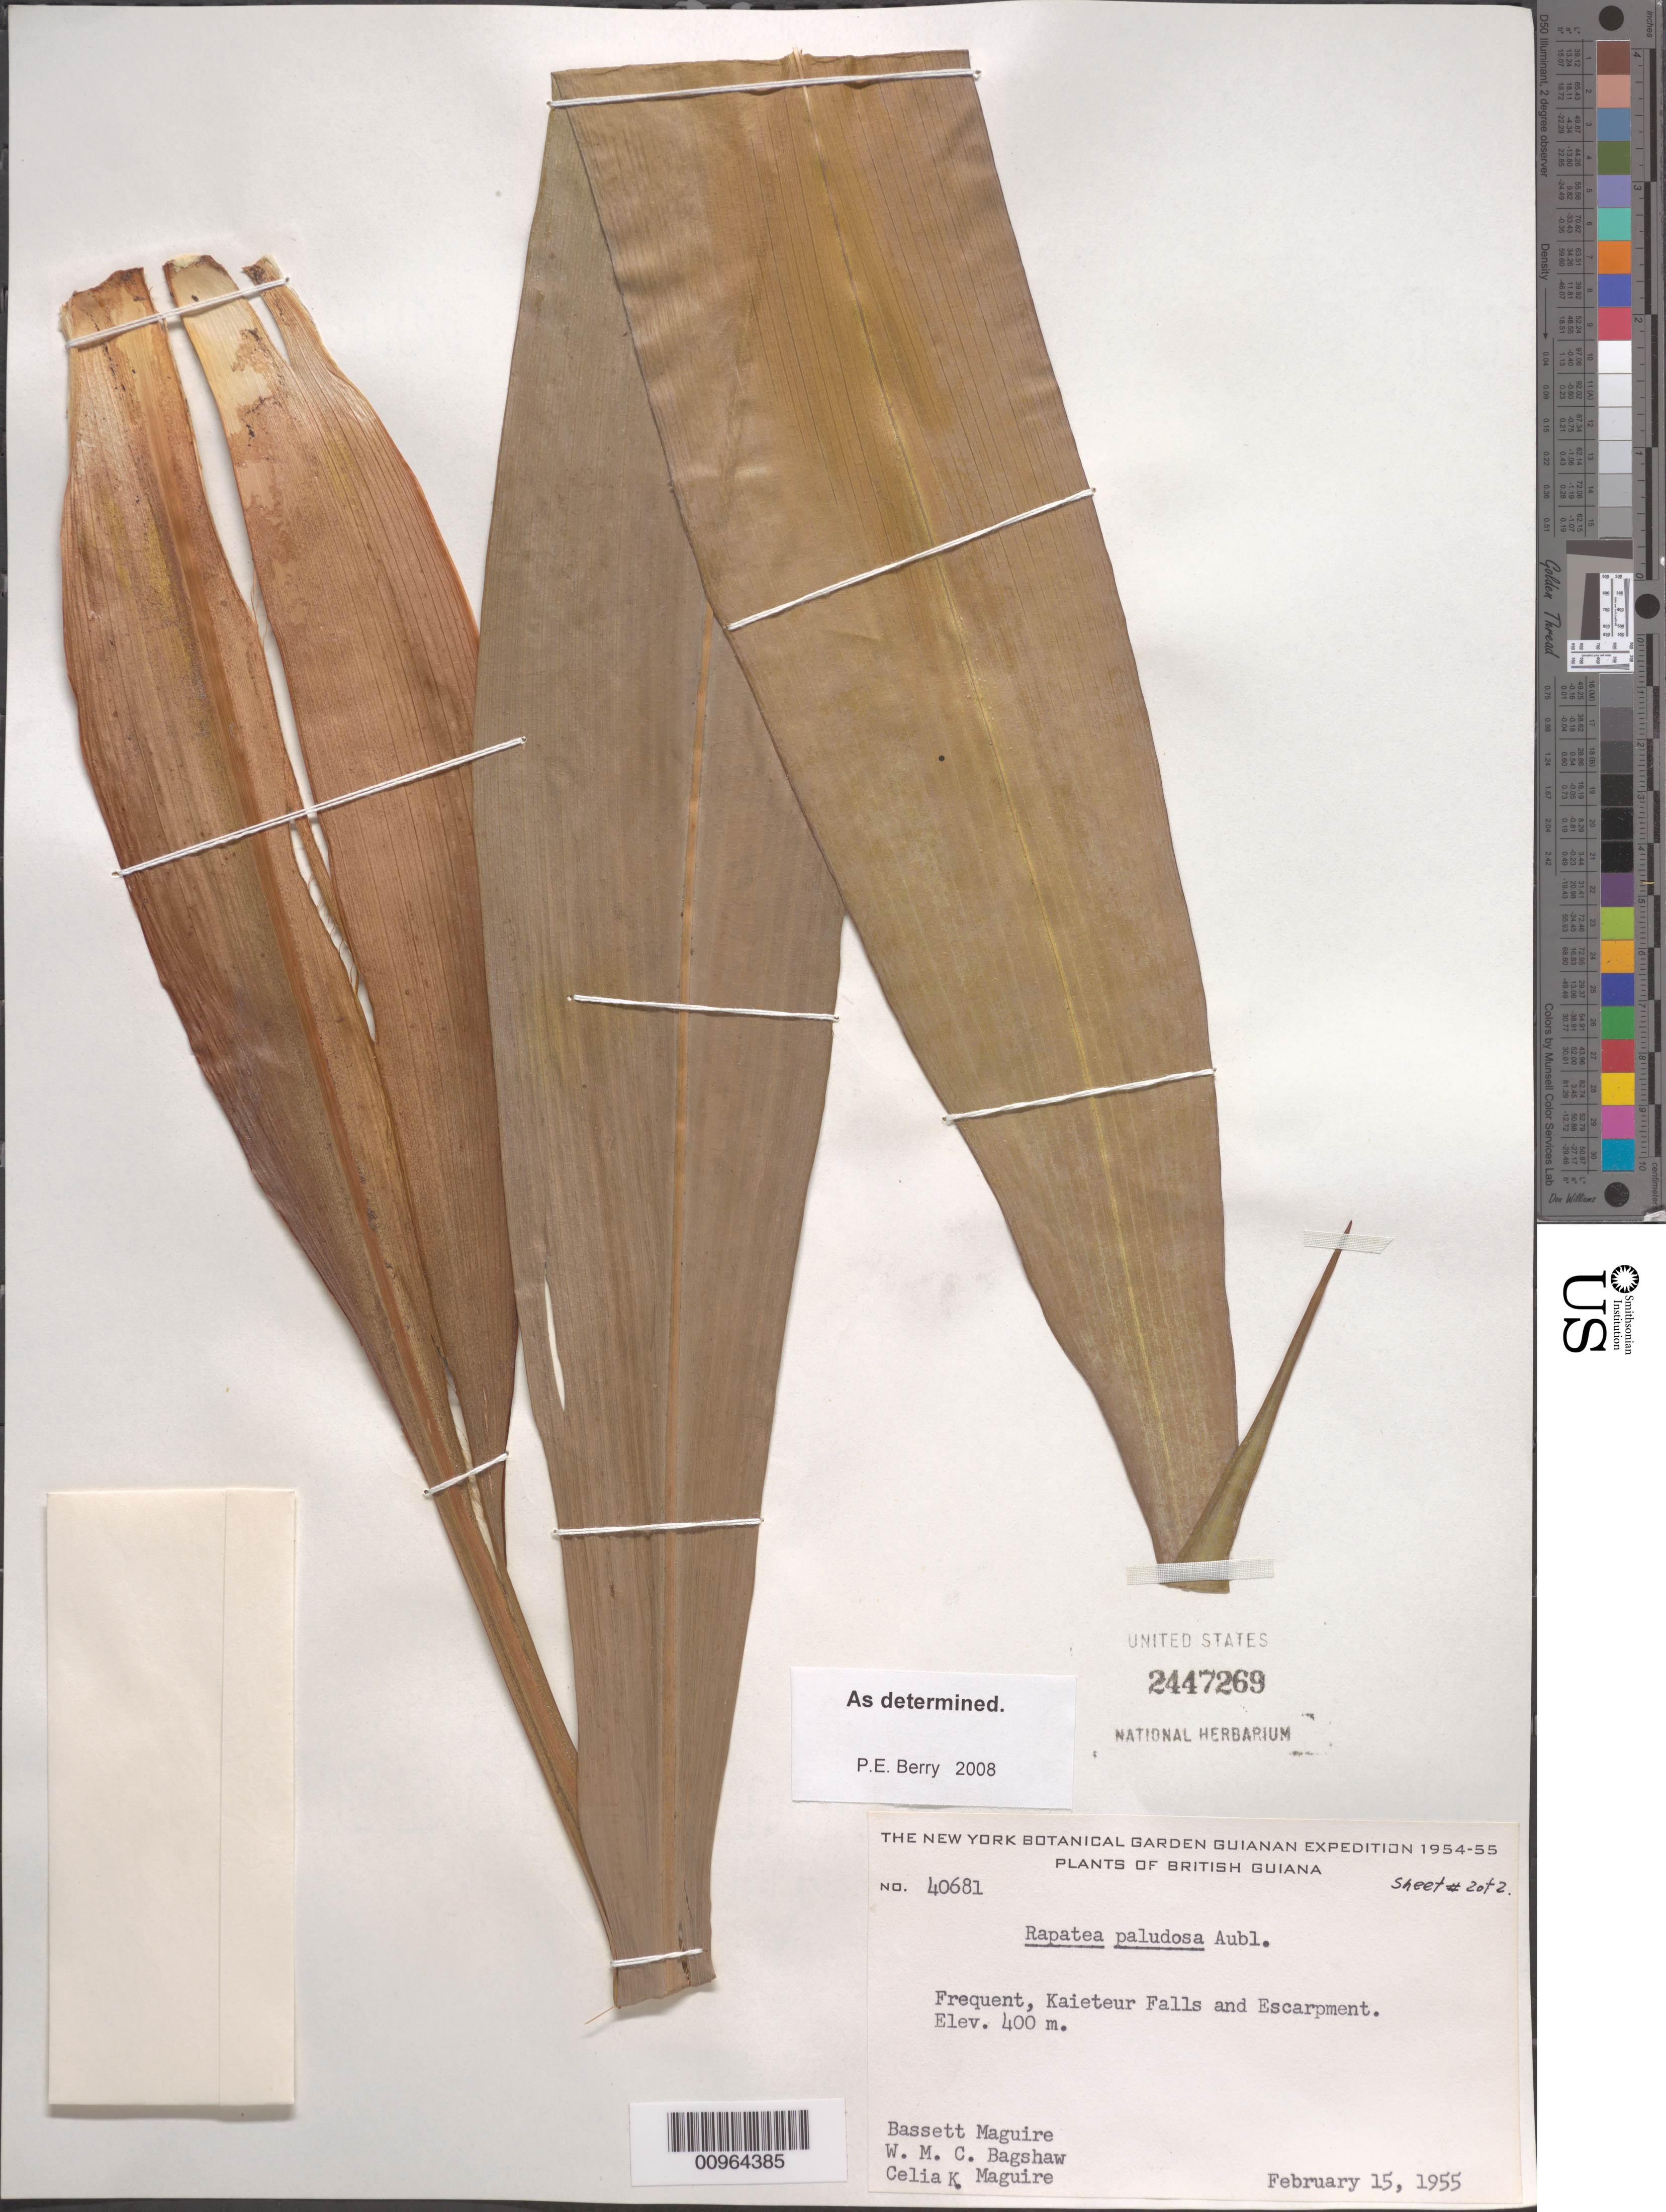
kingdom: Plantae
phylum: Tracheophyta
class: Liliopsida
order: Poales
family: Rapateaceae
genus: Rapatea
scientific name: Rapatea paludosa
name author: Aubl.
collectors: B. Maguire, W. Bagshaw & C. K. Maguire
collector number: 40681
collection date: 1955-02-15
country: Guyana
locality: British Guiana. Kaieteur Falls and Escarpment.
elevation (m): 400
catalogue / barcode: US 2447269